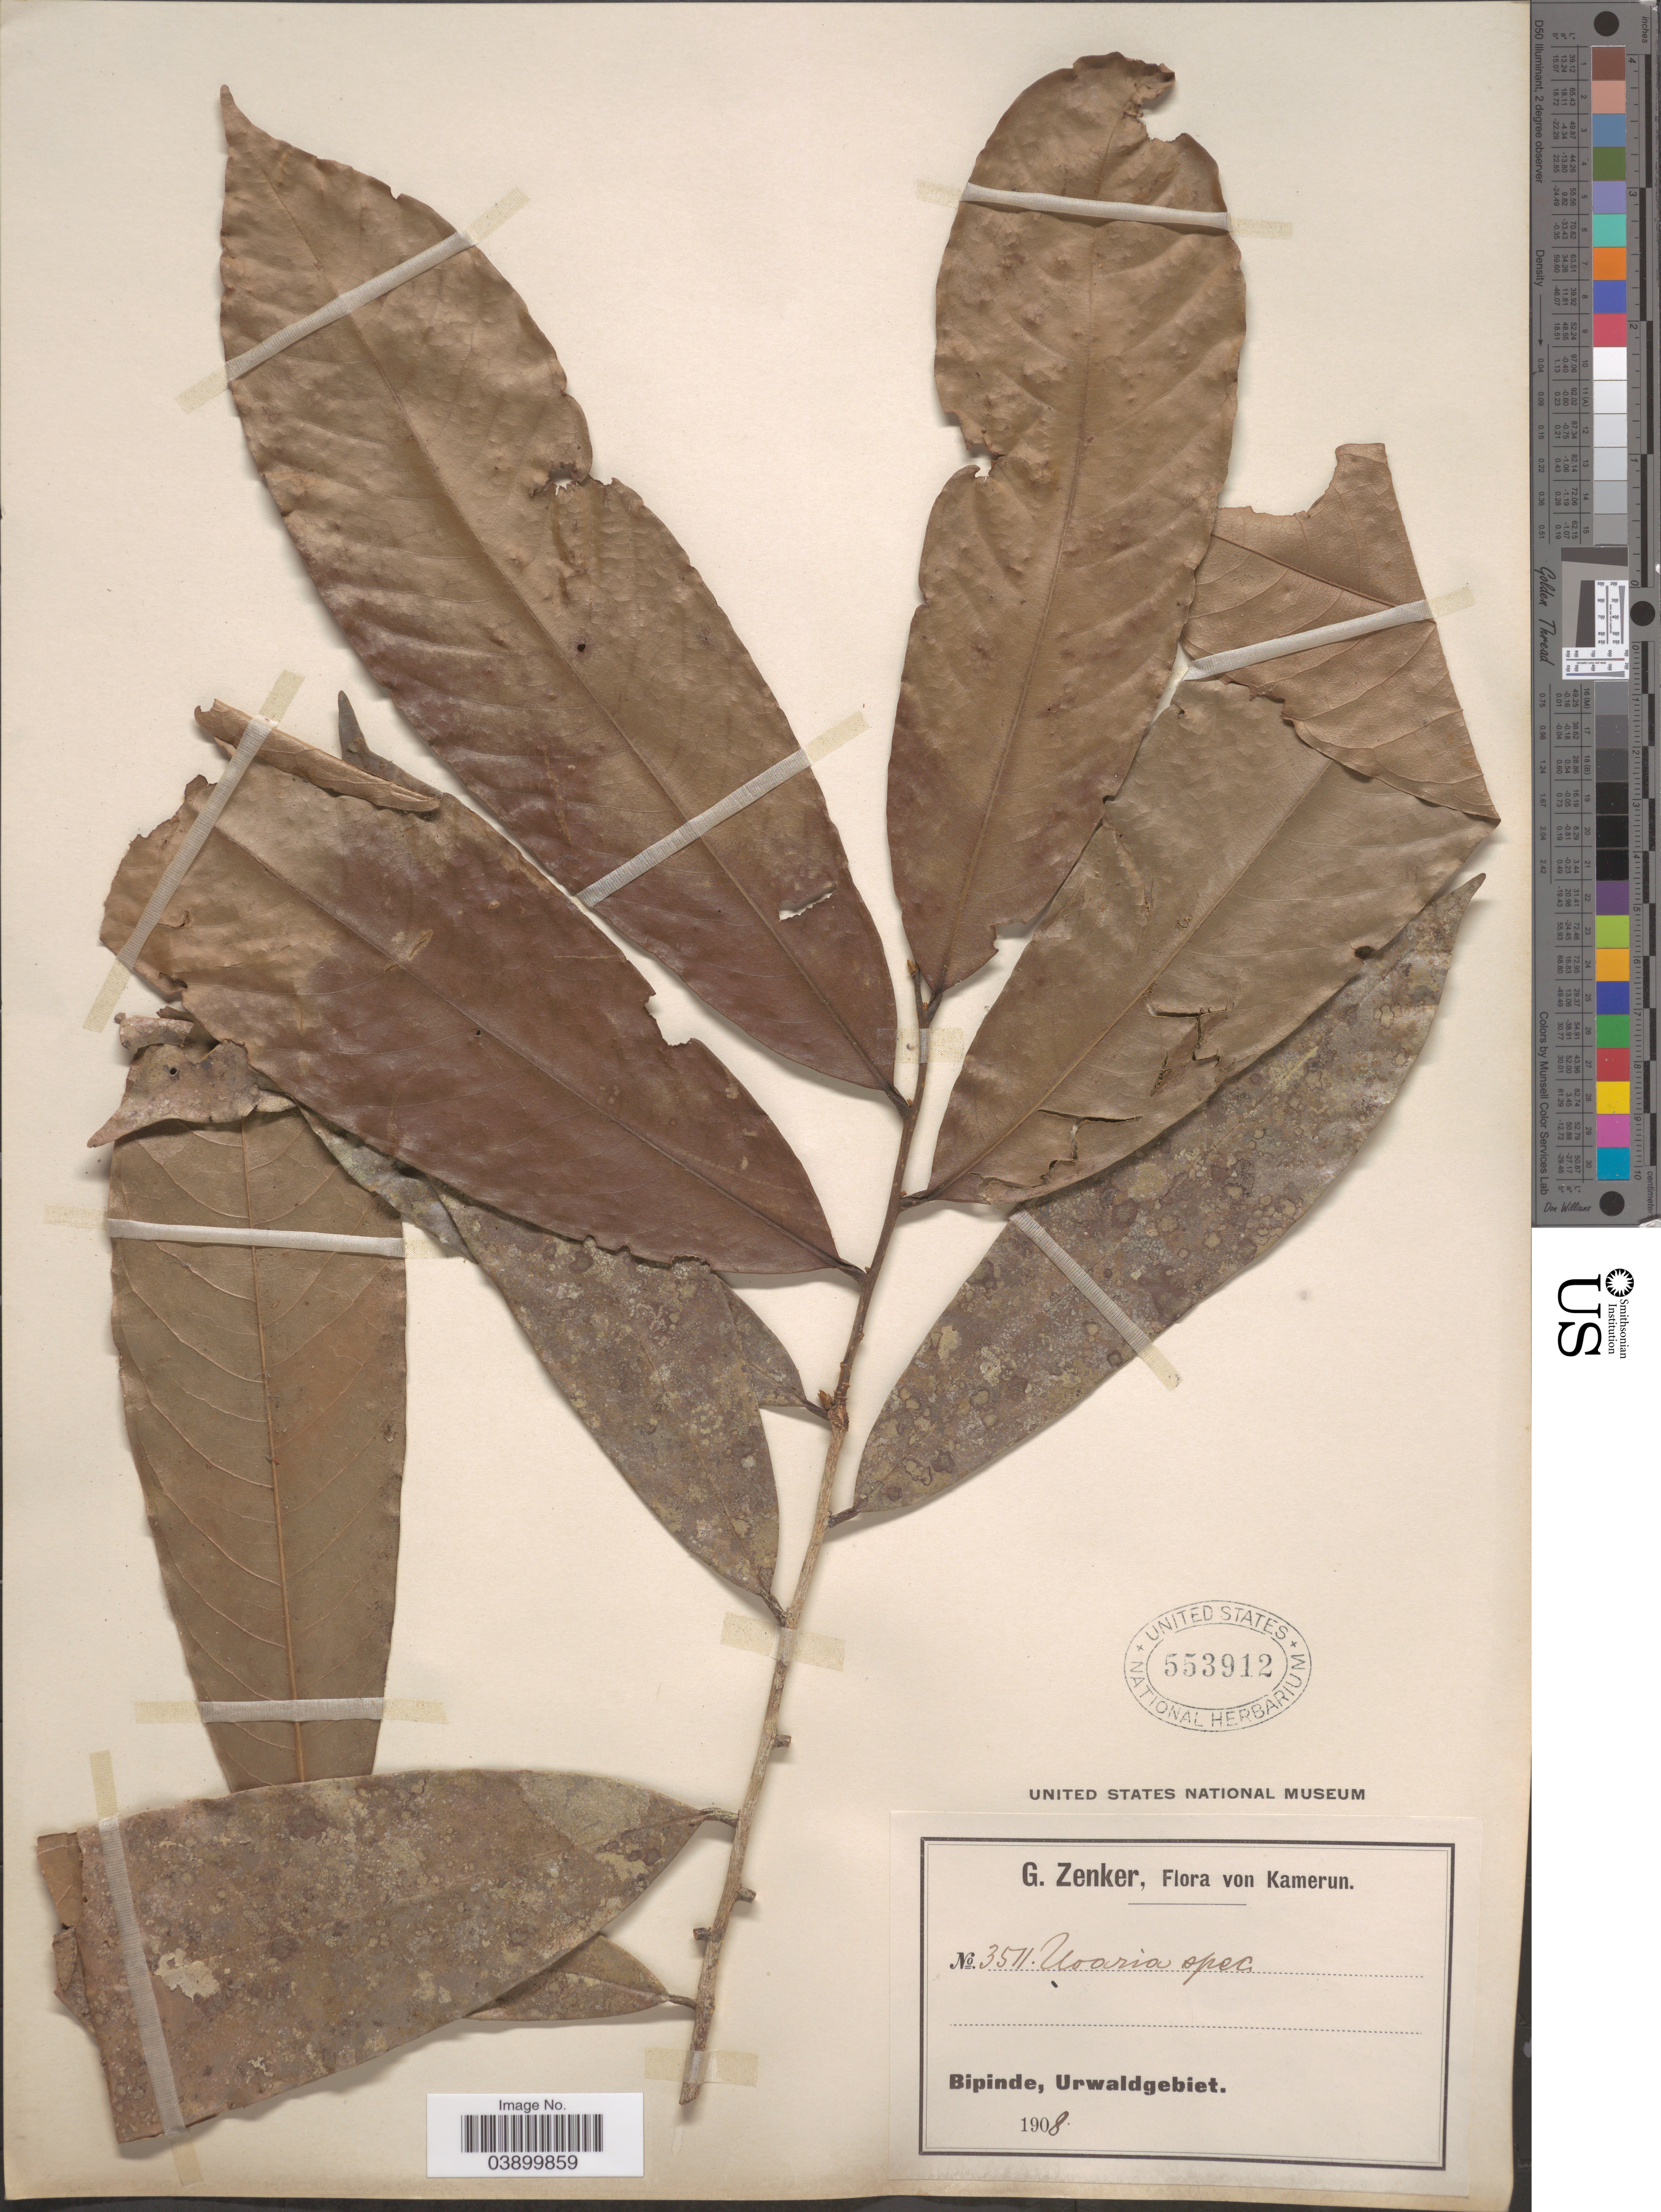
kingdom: Plantae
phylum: Tracheophyta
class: Magnoliopsida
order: Magnoliales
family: Annonaceae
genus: Uvaria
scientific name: Uvaria sp.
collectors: G. A. Zenker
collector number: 3511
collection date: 1908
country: Cameroon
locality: Bipinde, Urwaldgebiet.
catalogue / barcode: US 553912